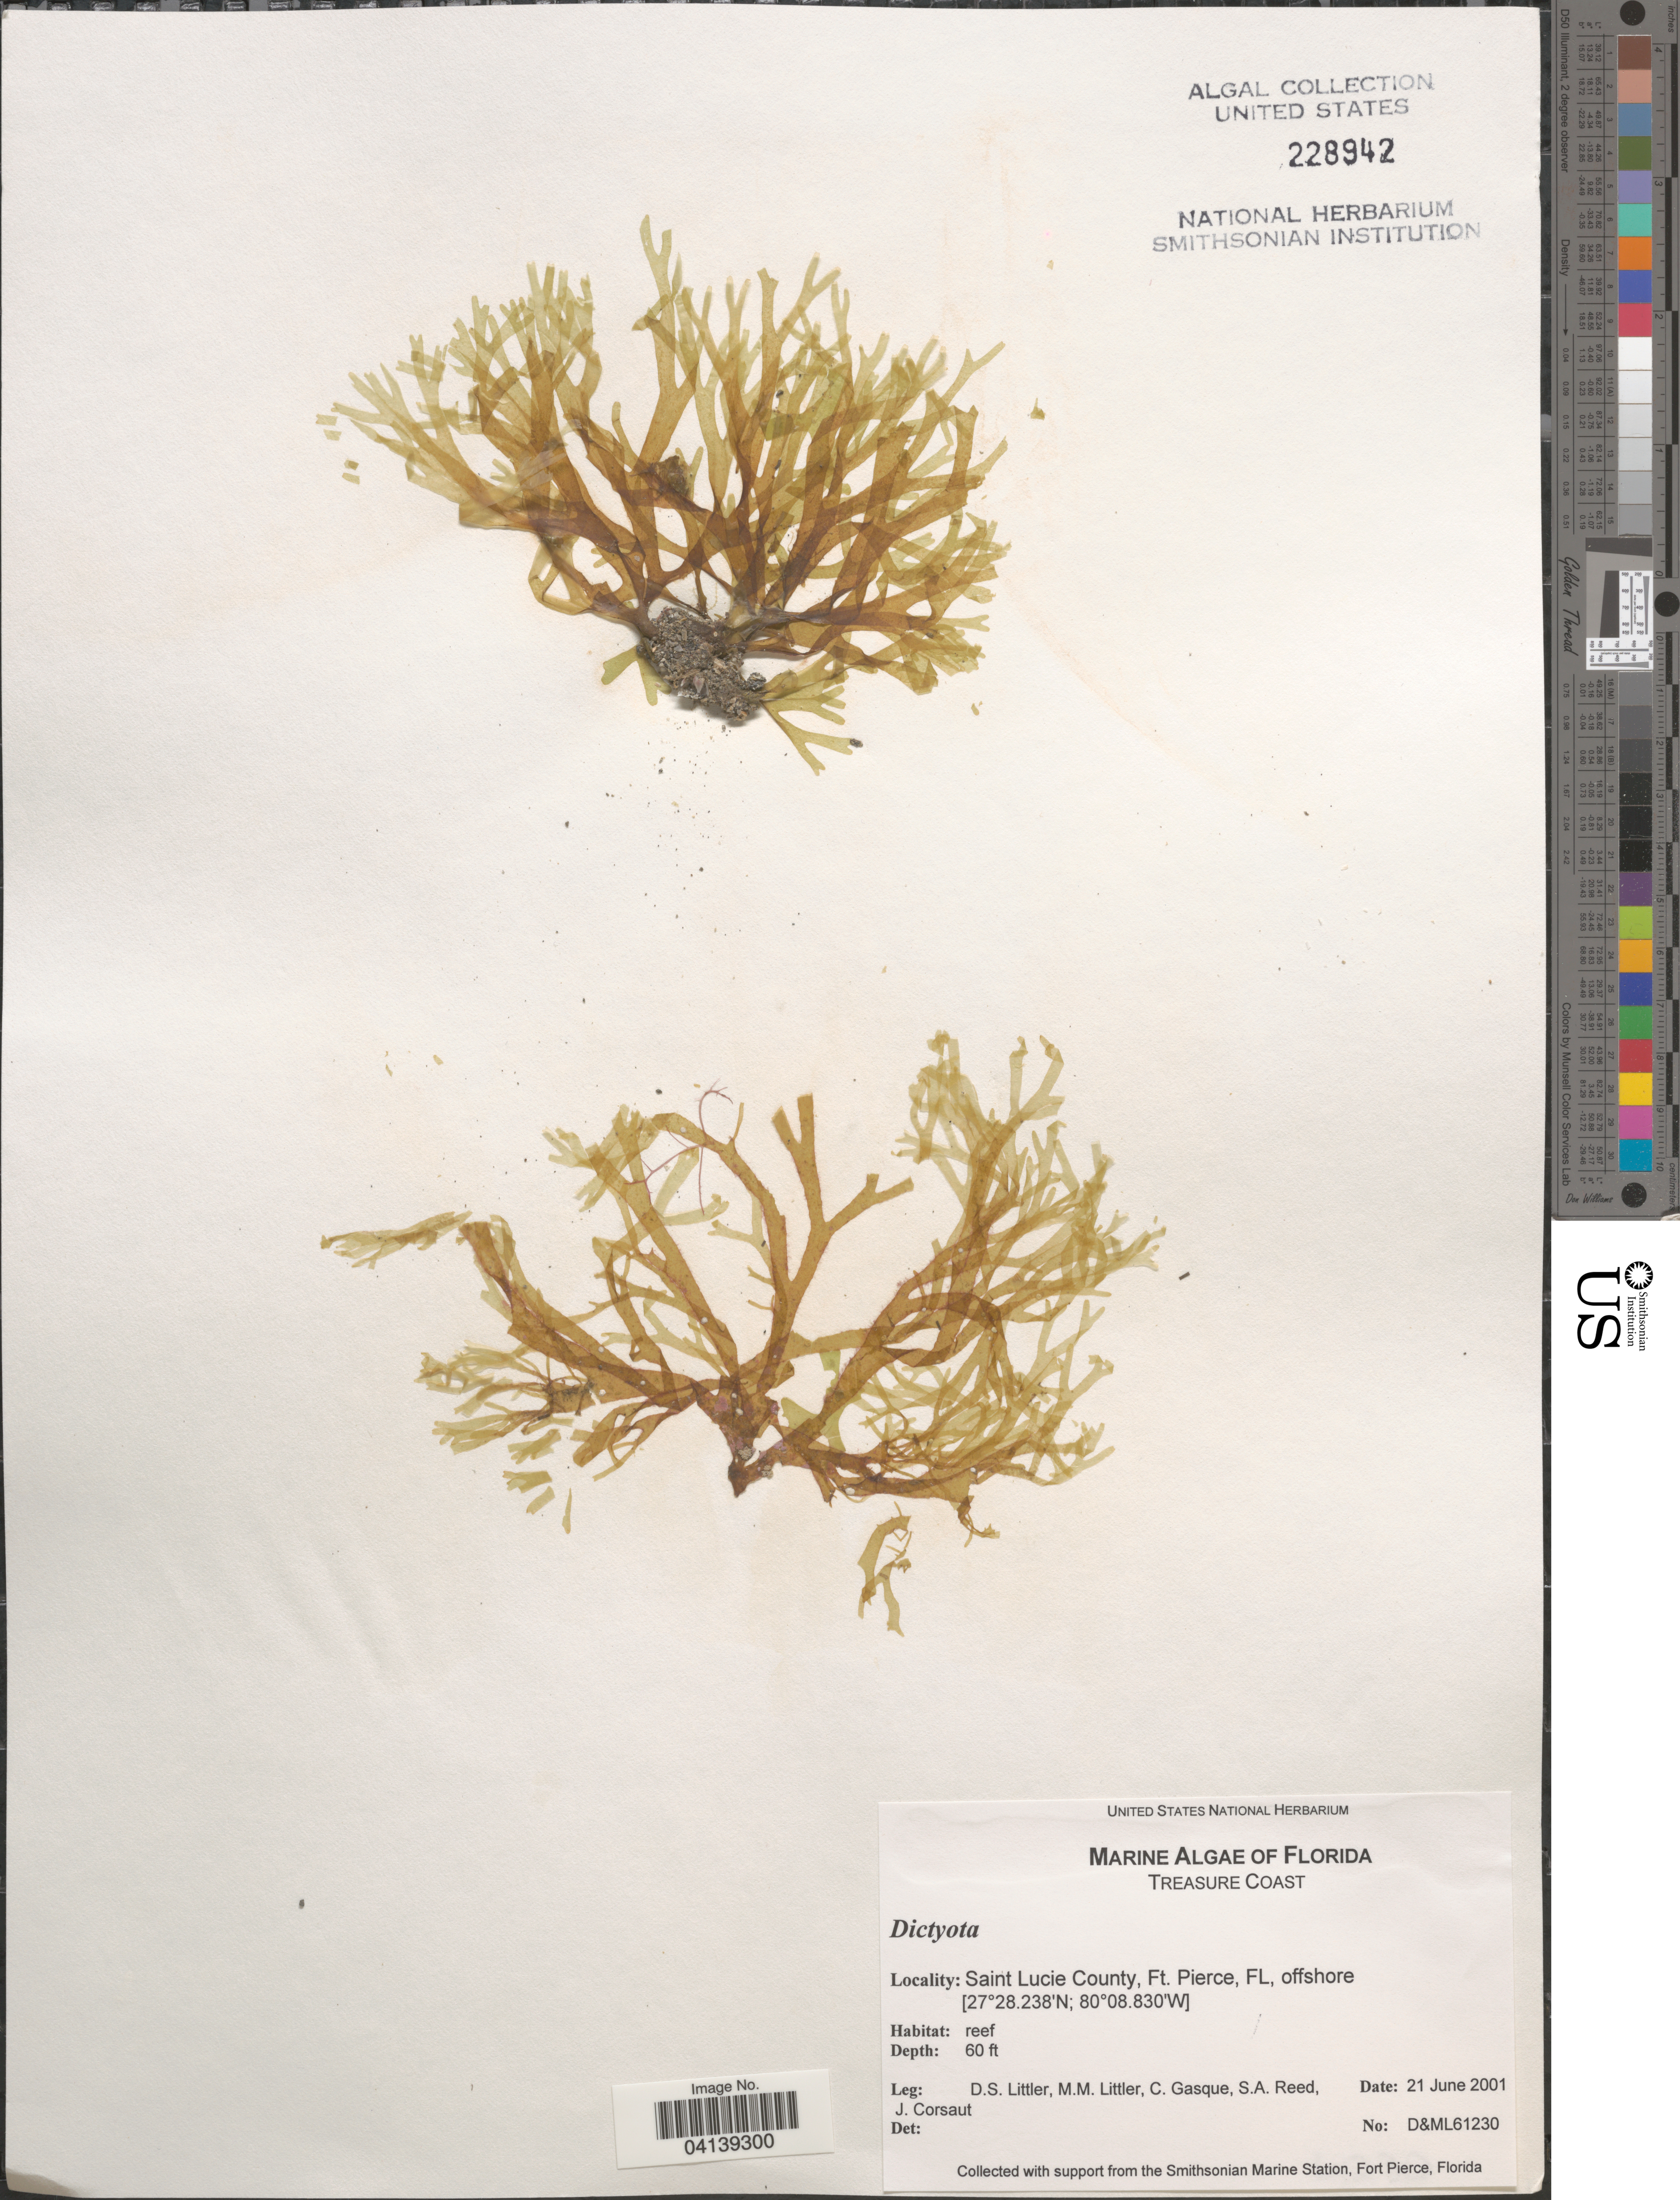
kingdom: Chromista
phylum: Ochrophyta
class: Phaeophyceae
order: Dictyotales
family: Dictyotaceae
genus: Dictyota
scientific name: Dictyota sp.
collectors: D. S. Littler, C. Gasque, S. Reed & J. Corsaut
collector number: D&ML61230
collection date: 2001-06-21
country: United States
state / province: Florida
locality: Treasure Coast. Saint Lucie County, Ft. Pierce, offshore.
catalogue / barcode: US 228942